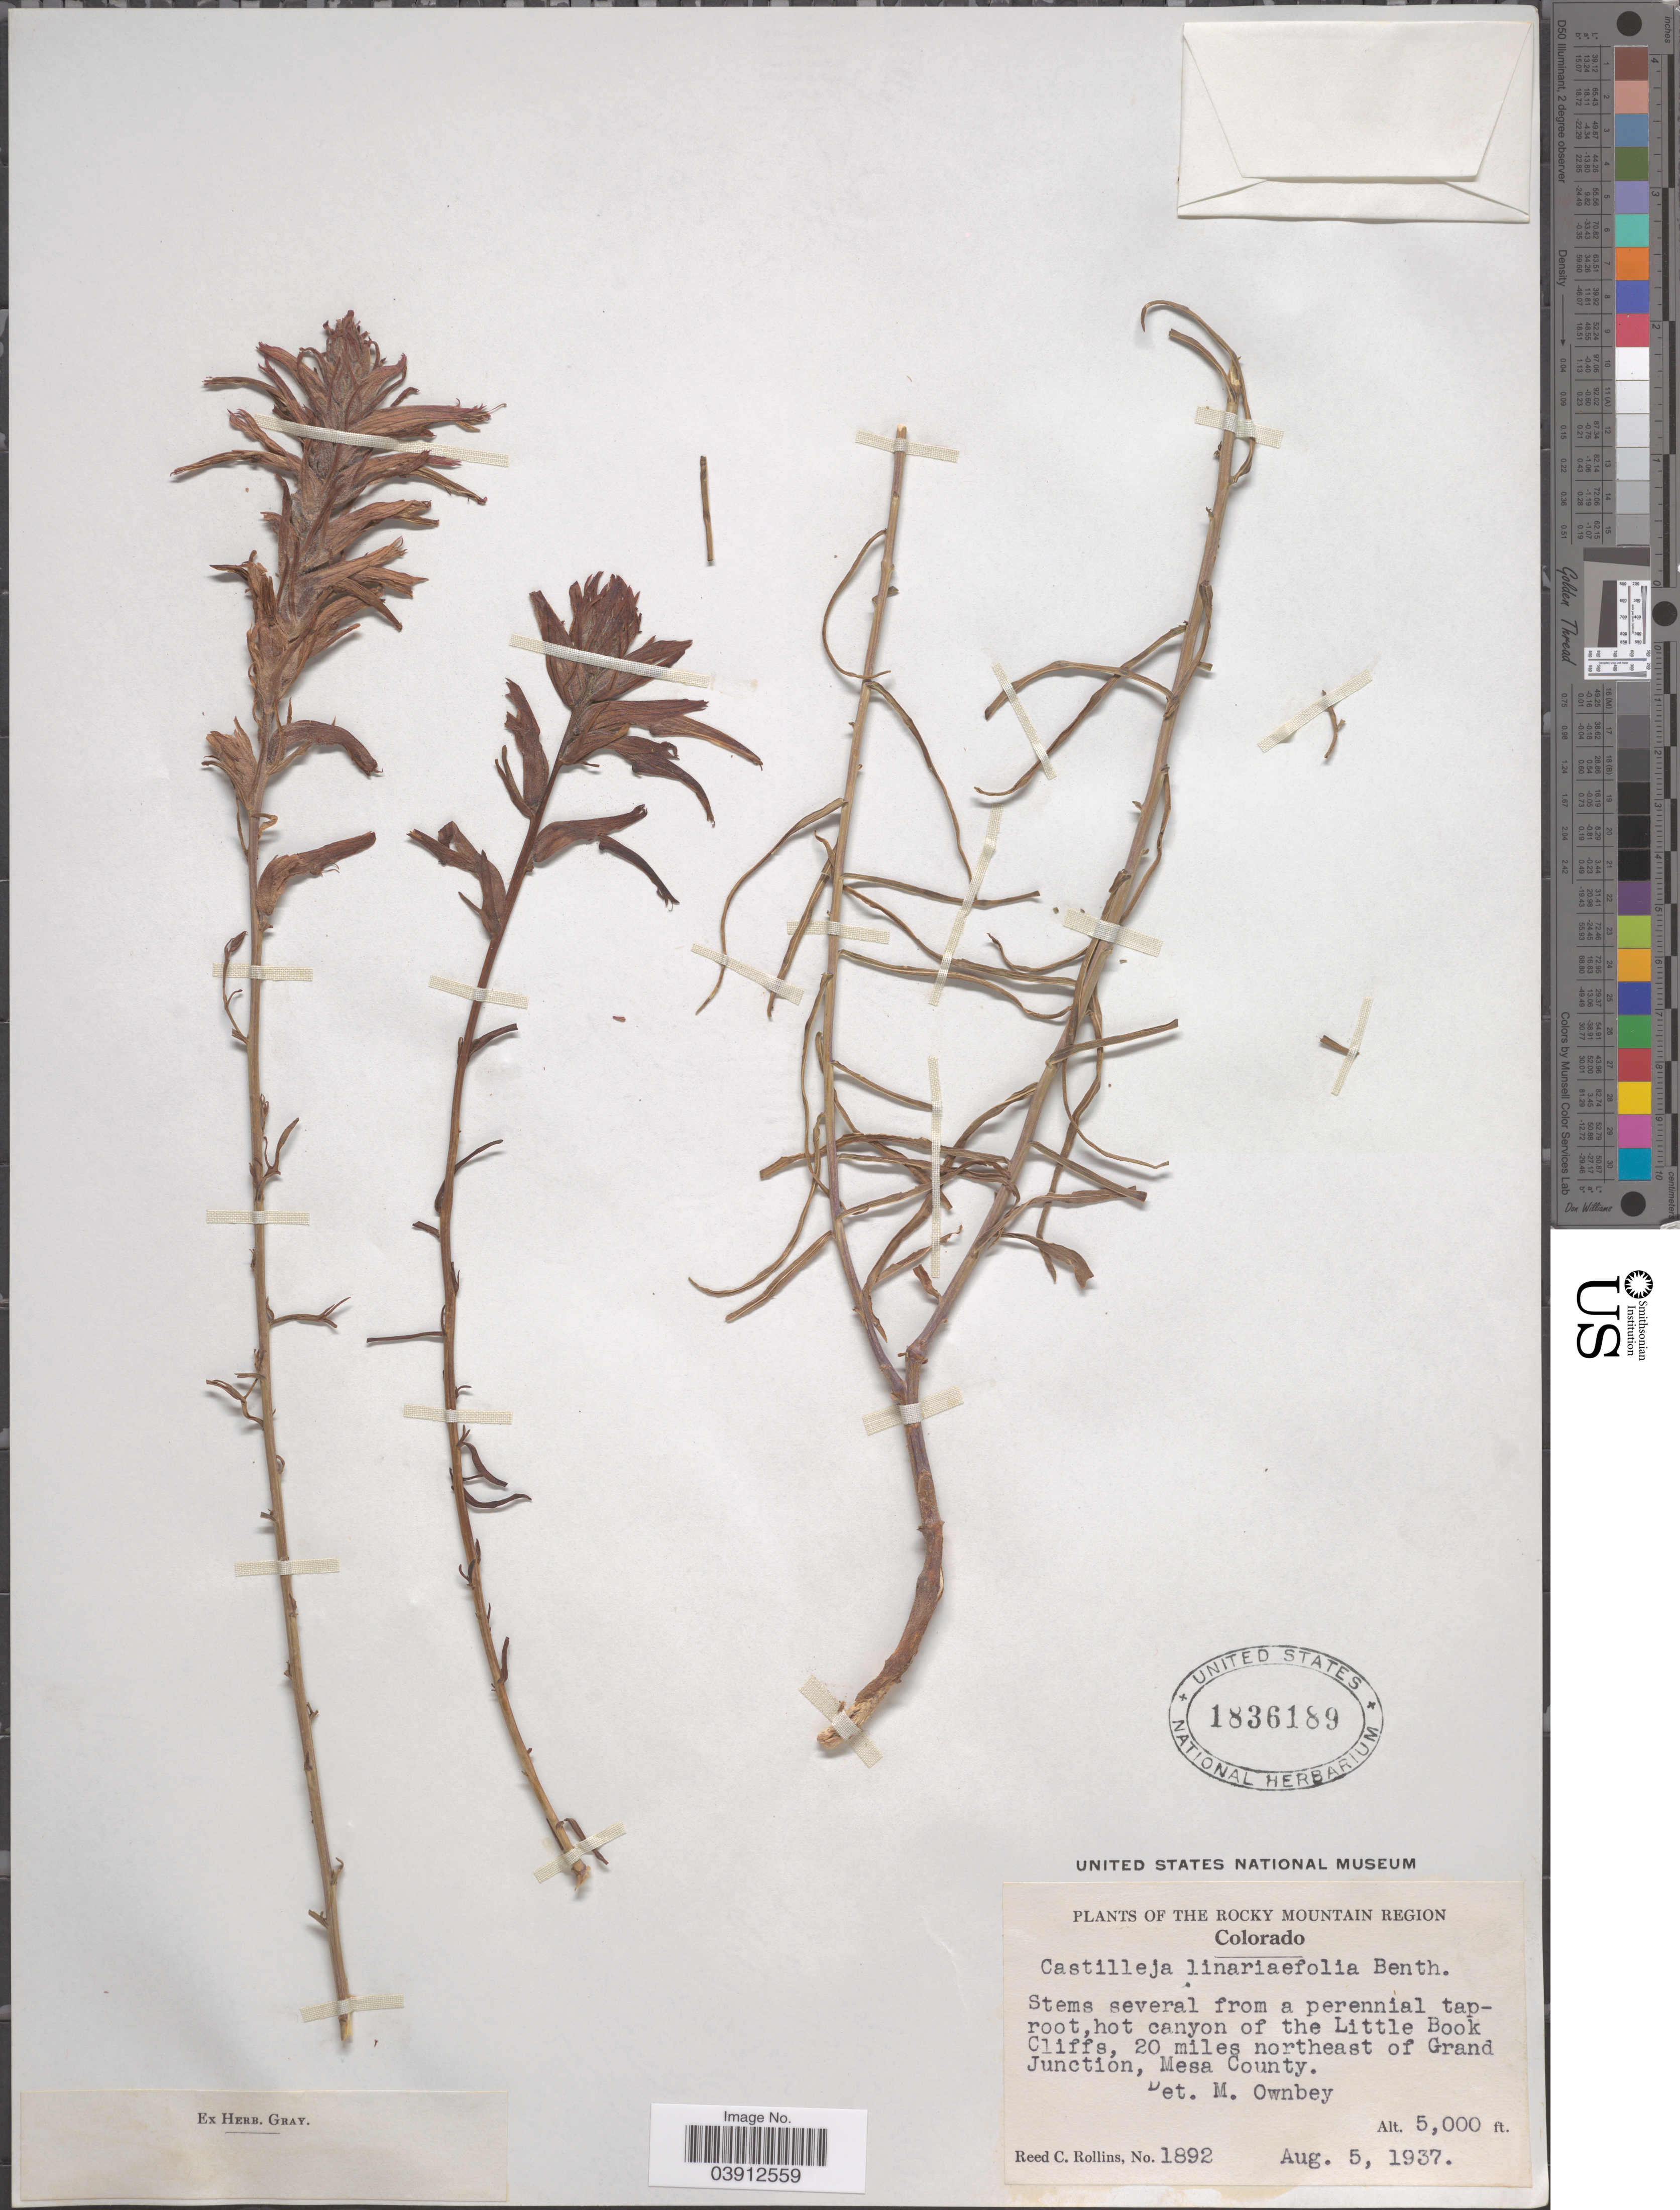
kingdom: Plantae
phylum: Tracheophyta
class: Magnoliopsida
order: Lamiales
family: Orobanchaceae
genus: Castilleja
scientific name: Castilleja linariifolia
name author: Benth.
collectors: R. C. Rollins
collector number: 1892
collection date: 1937-08-05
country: United States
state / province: Colorado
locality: Rocky Mountain Region. Hot canyon of the Little Book Cliffs, 20 miles northeast of Grand Junction, Mesa County.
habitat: hot canyon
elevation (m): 1524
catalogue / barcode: US 1836189